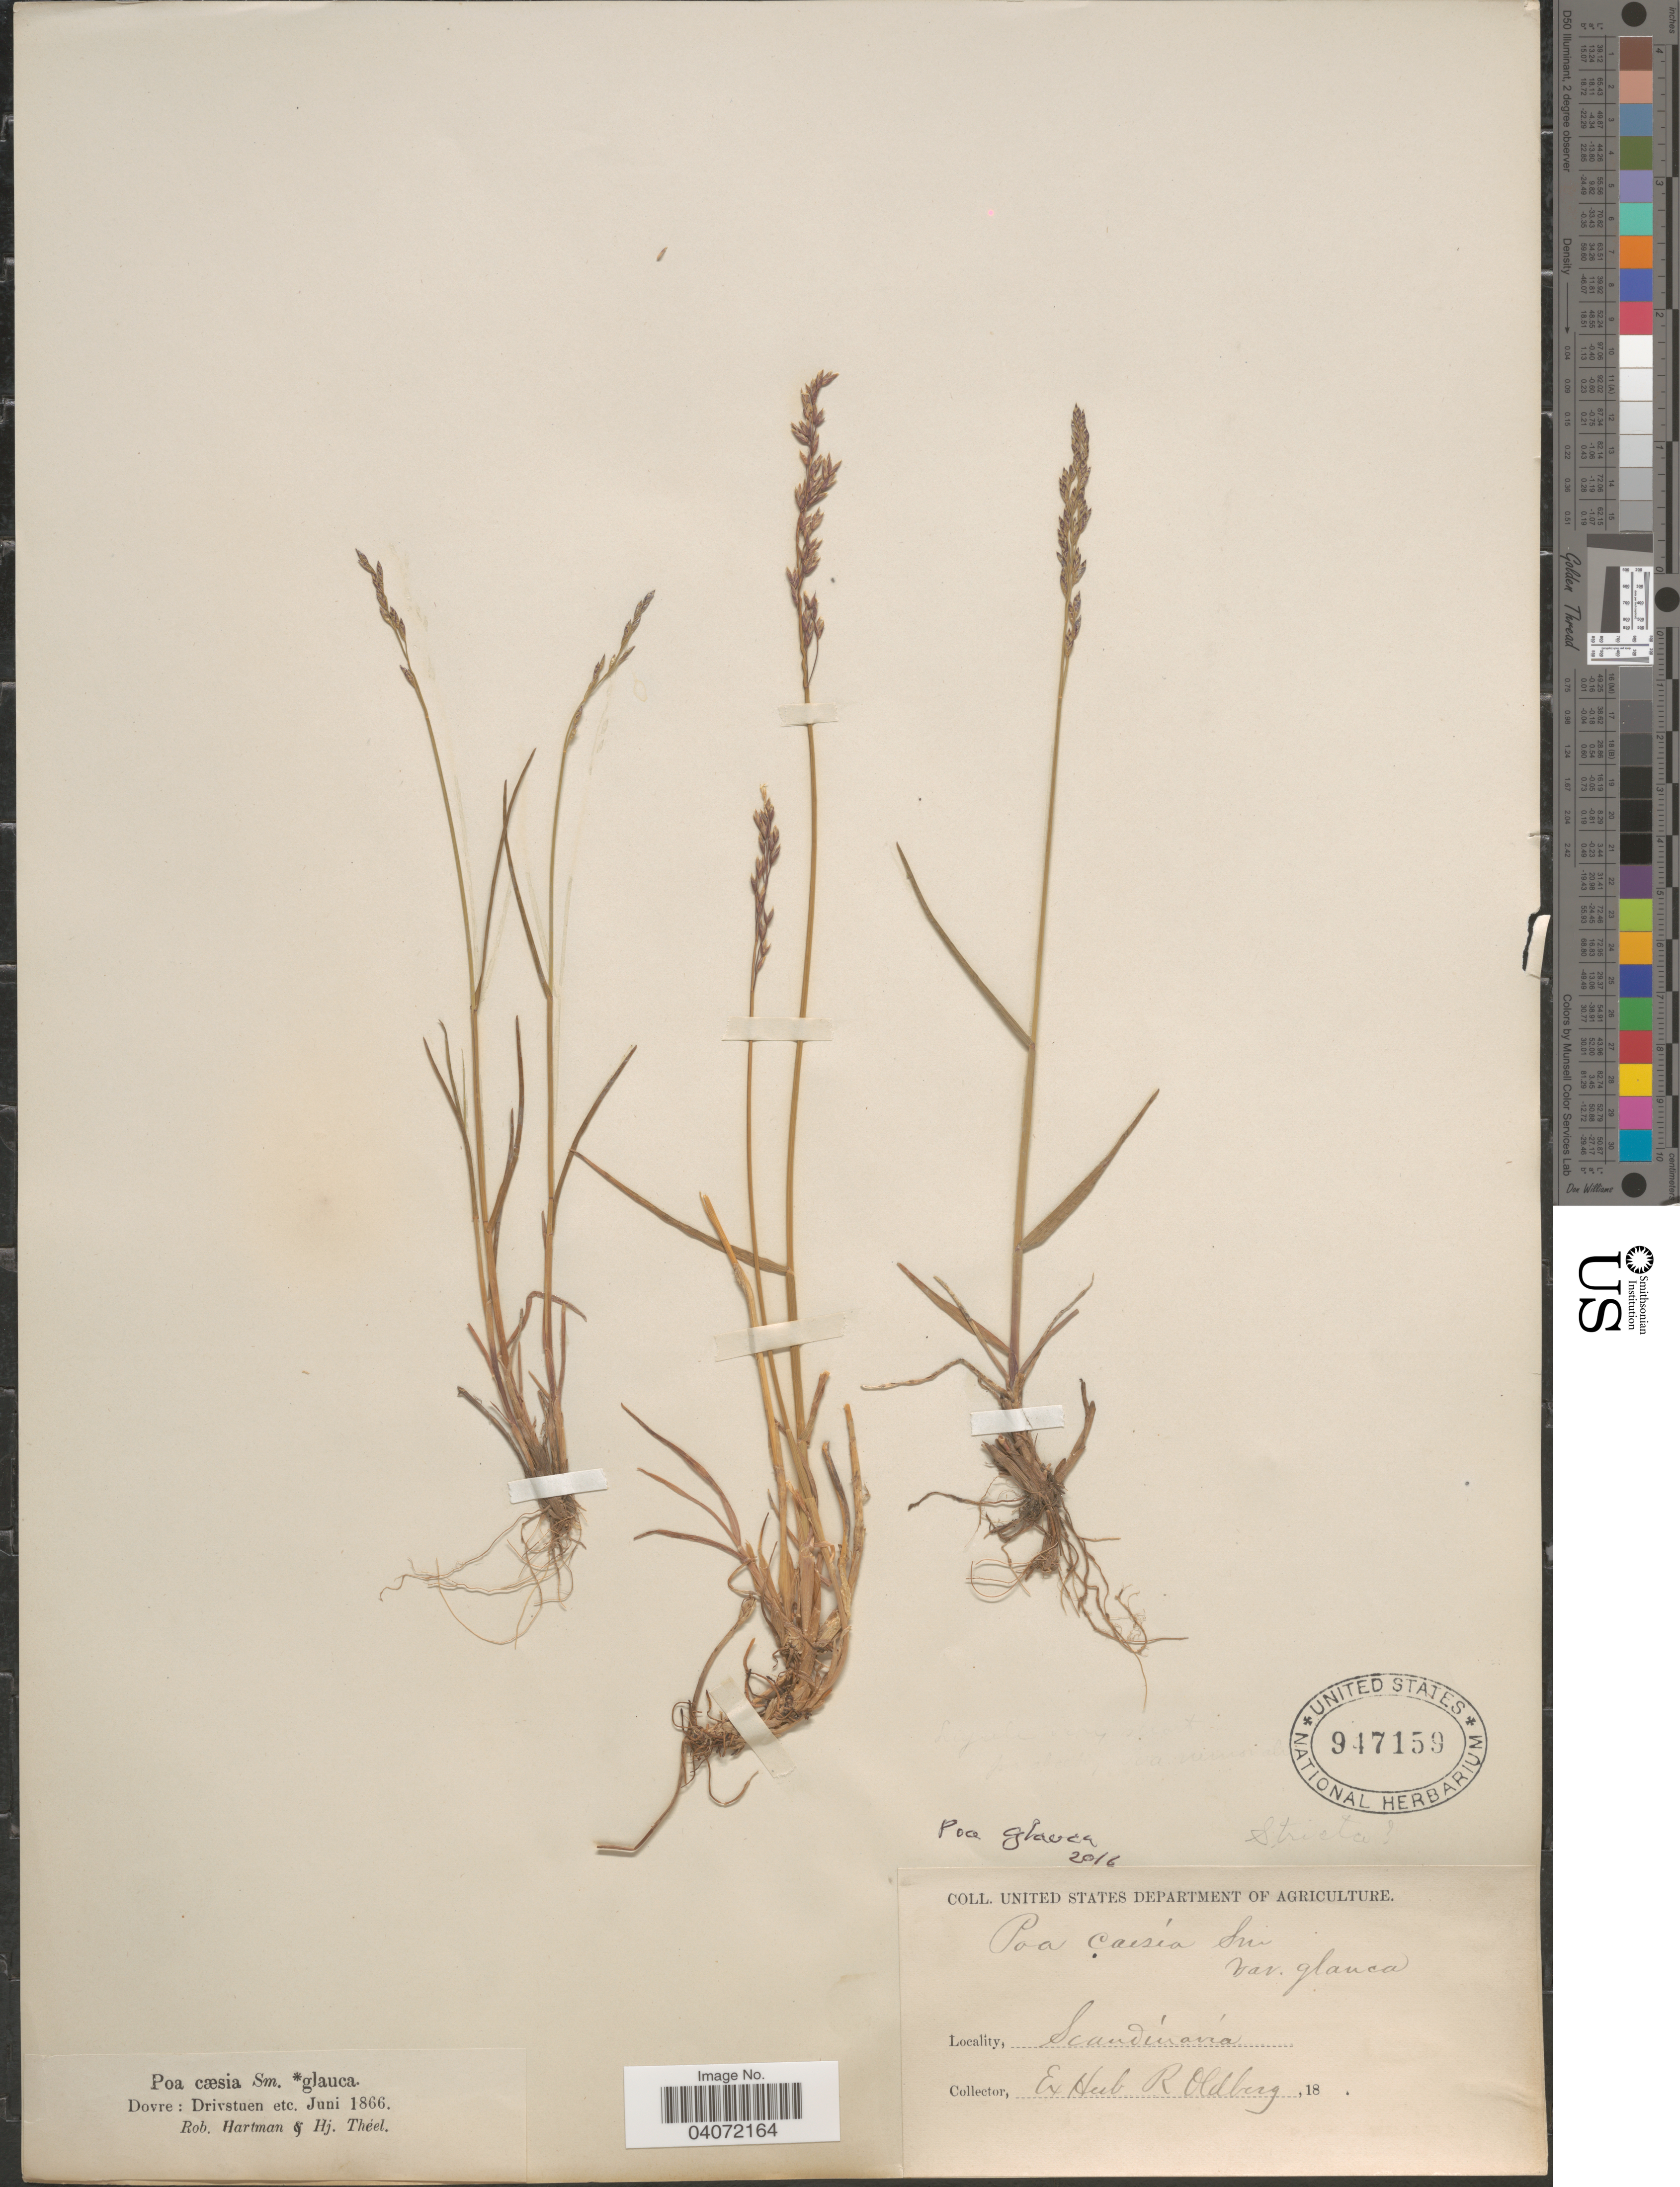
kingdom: Plantae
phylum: Tracheophyta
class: Liliopsida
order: Poales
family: Poaceae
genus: Poa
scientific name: Poa glauca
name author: Vahl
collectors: ex herb. R. Oldberg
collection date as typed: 18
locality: Scandinavia.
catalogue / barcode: US 947159